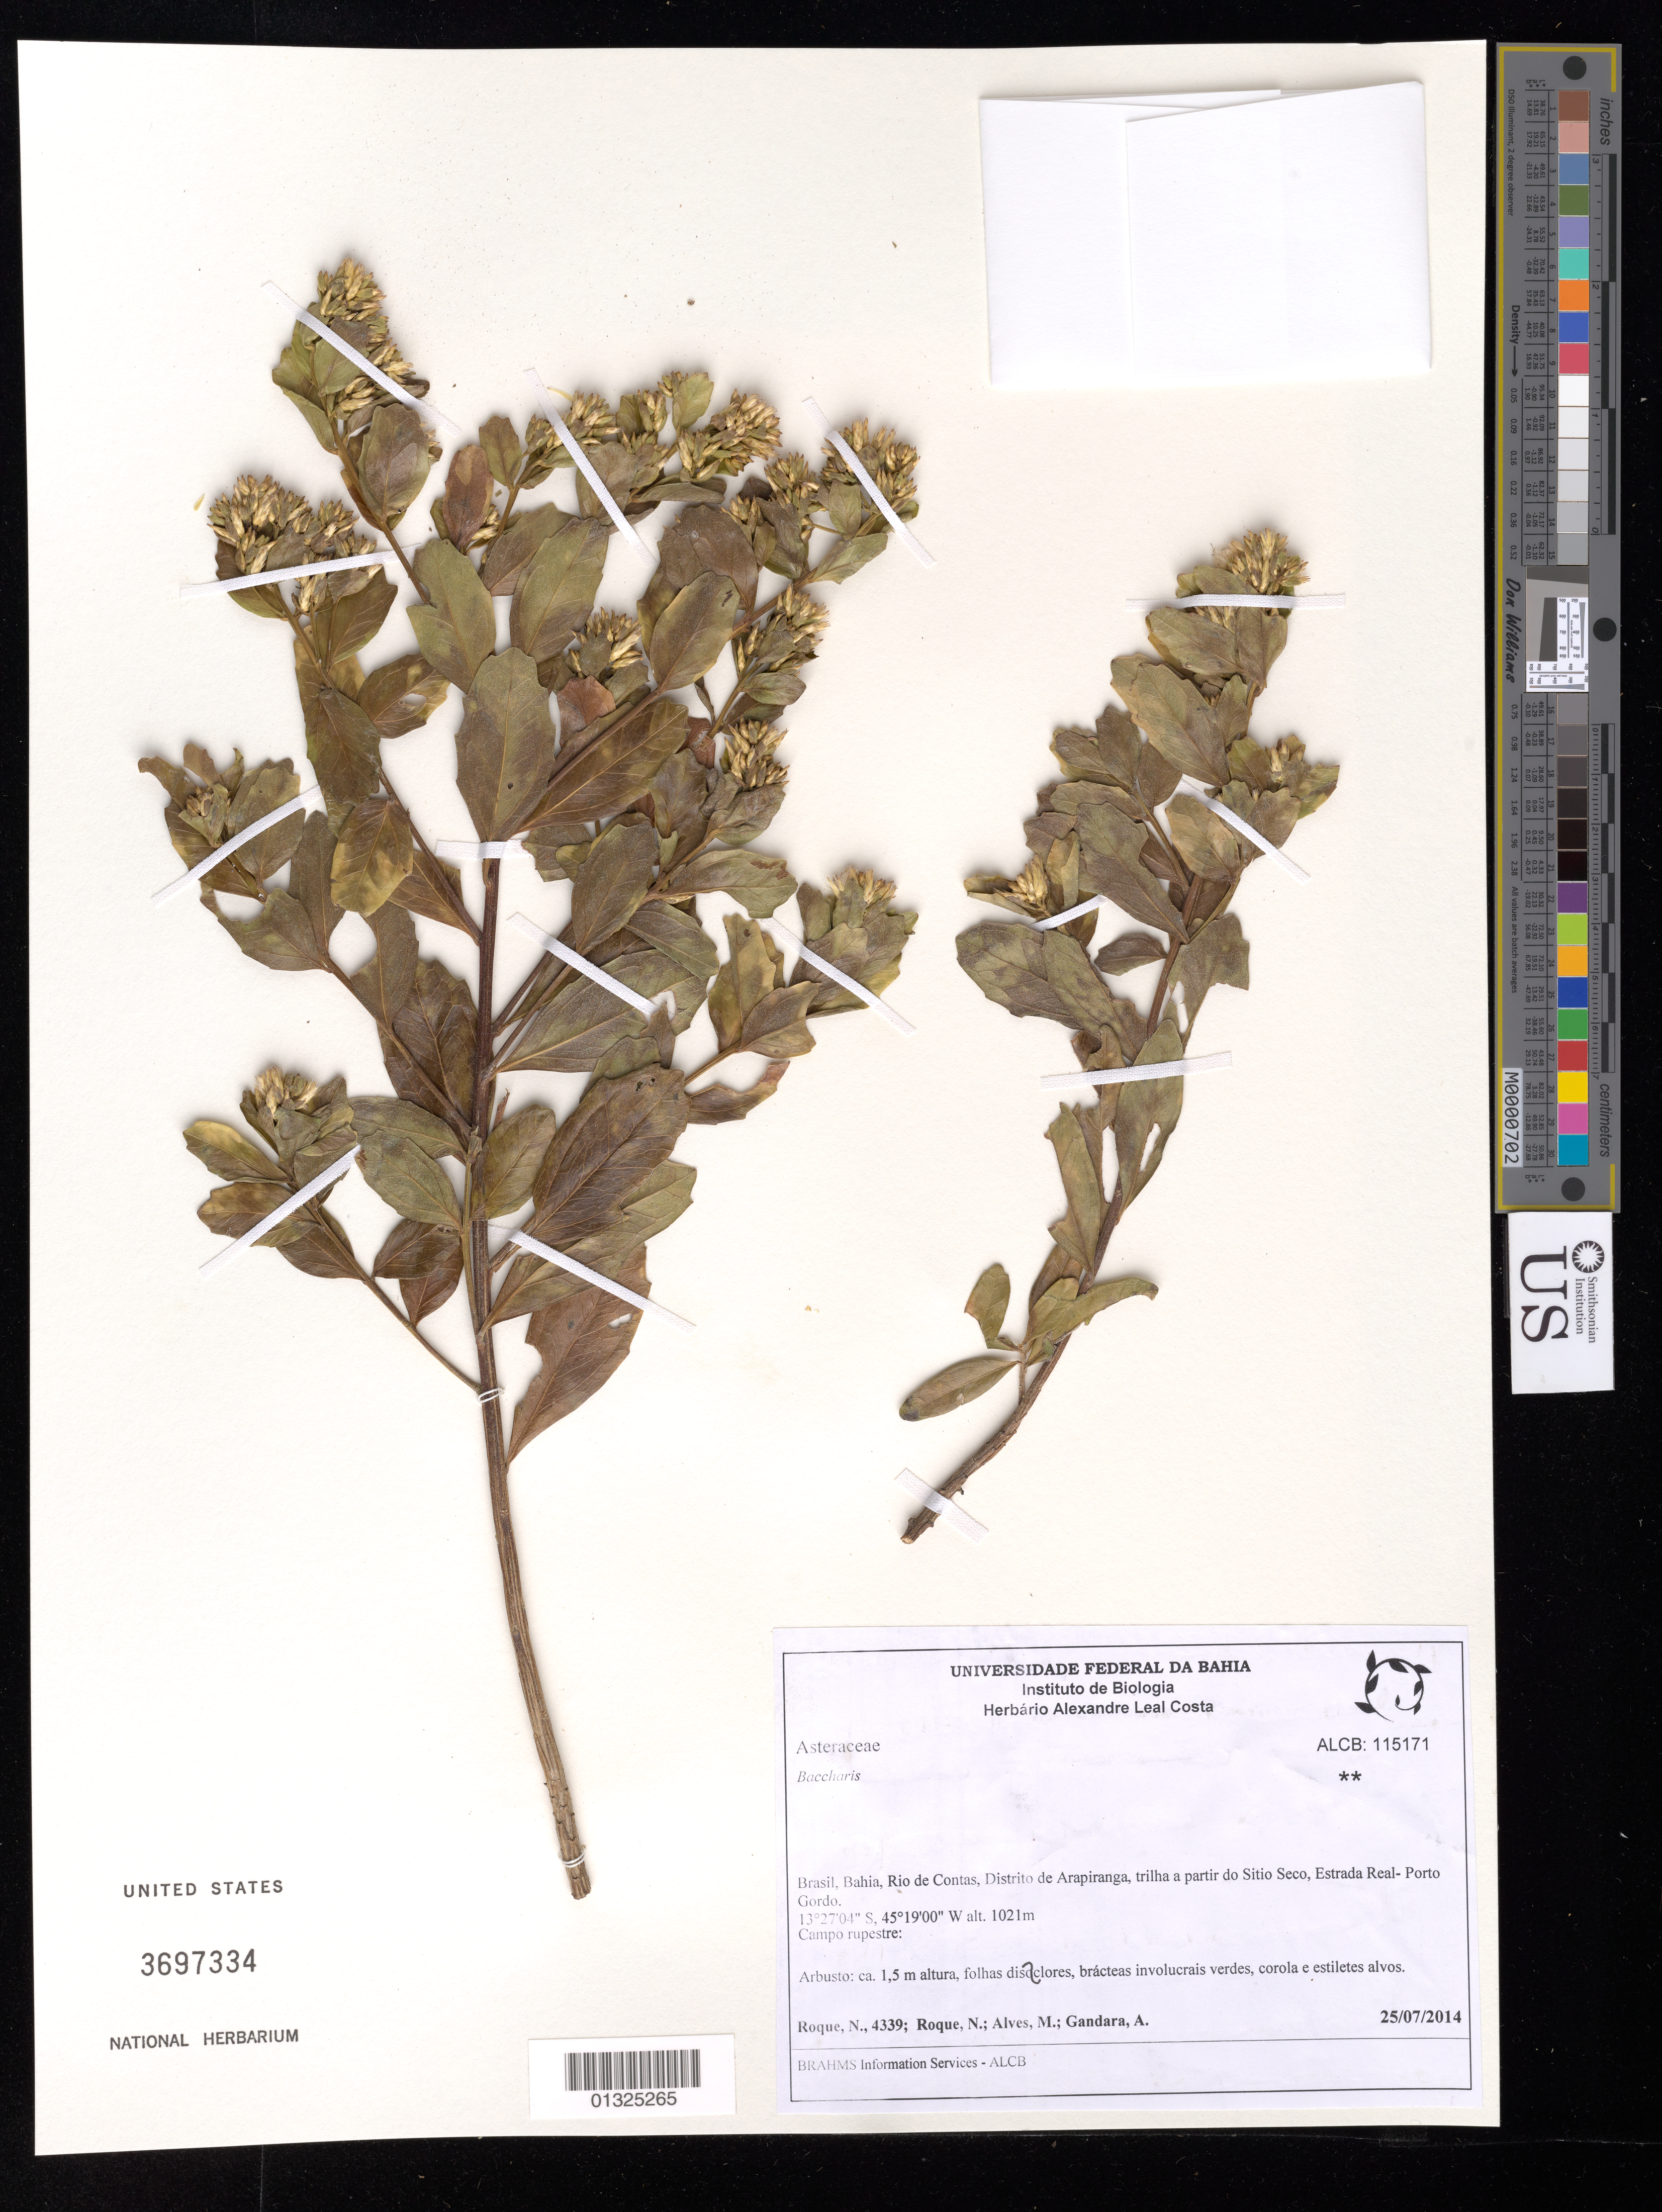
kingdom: Plantae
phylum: Tracheophyta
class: Magnoliopsida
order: Asterales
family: Asteraceae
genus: Baccharis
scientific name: Baccharis sp.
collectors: N. Roque, M. Alves & A. Gándara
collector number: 4339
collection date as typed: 25 July 2014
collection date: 2014-07-25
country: Brazil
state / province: Bahia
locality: Rio de Contas, Distrito de Arapiranga, trilha a partir do Sitio Seco, Estrada Real - Porto Gordo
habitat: Campos rupestre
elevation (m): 1021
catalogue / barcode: US 3697334